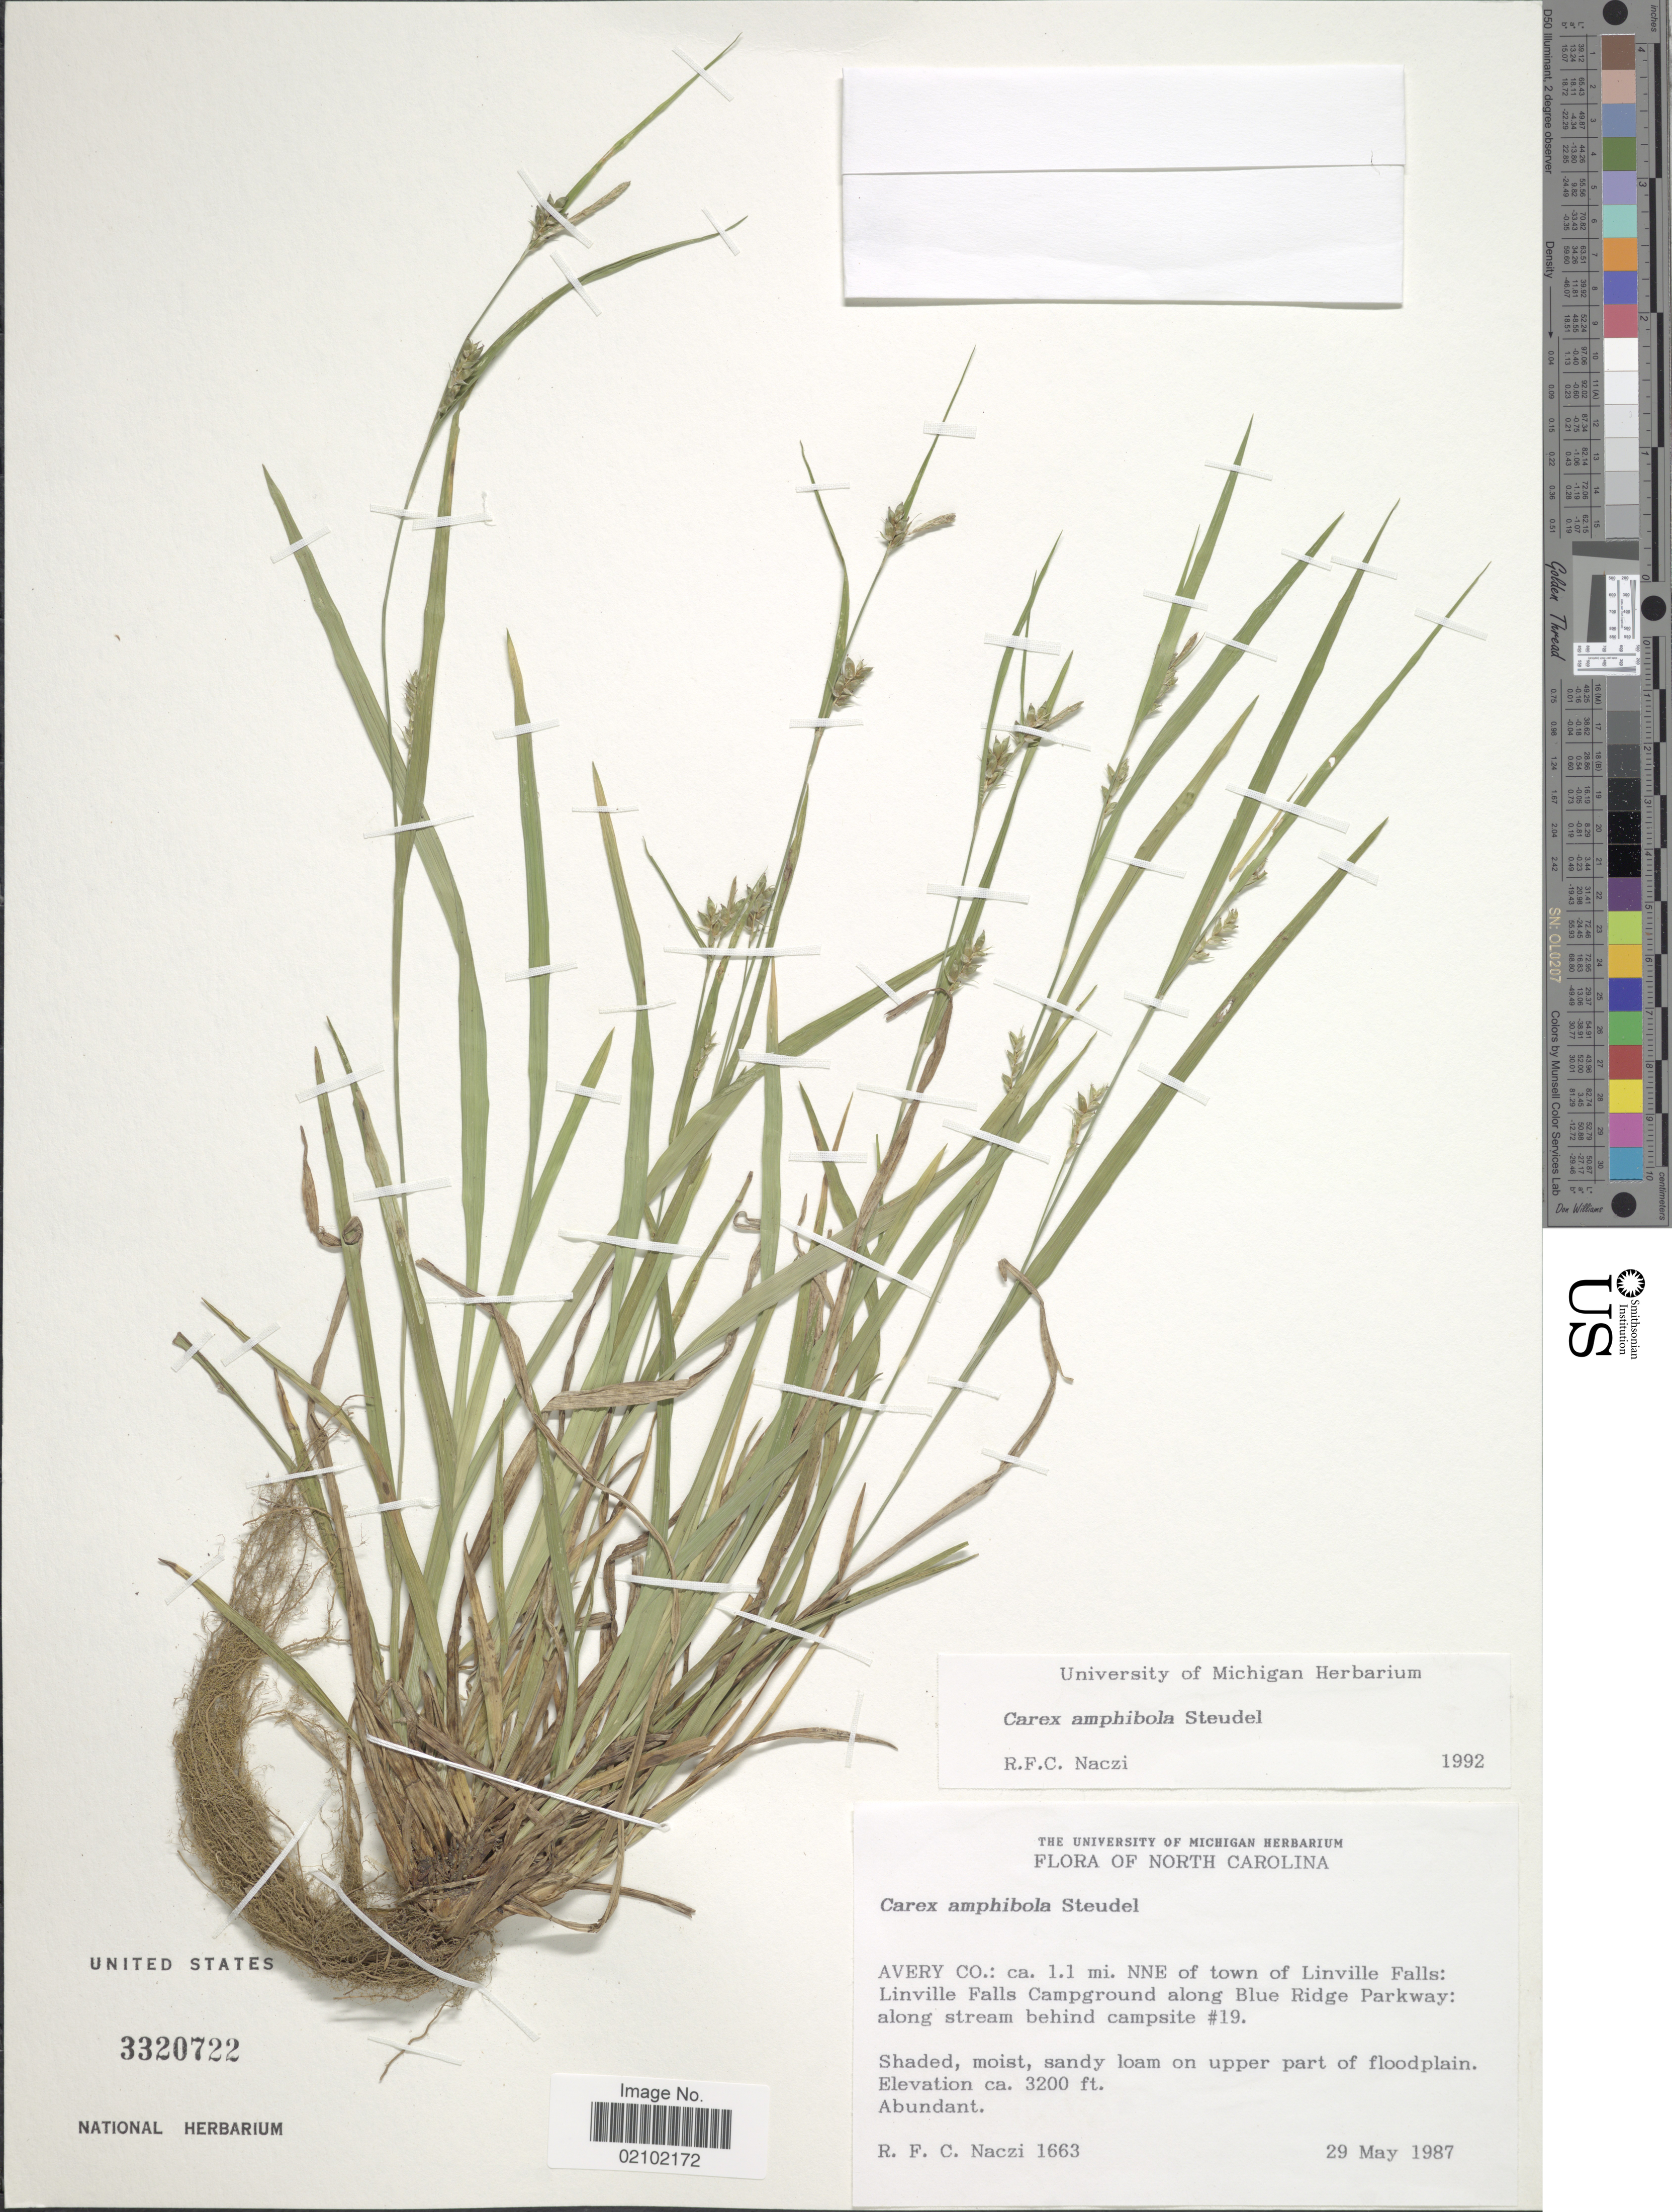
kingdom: Plantae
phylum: Tracheophyta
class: Liliopsida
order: Poales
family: Cyperaceae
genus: Carex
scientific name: Carex amphibola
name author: Steud.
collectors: R. F. C. Naczi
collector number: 1663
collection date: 1987-05-29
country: United States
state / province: North Carolina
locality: Avery Co.: ca. 1.1 mi. NNE of town of Linville Falls: Linville Falls Campground along Blue Ridge Parkway: along stream behind campsite #19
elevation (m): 975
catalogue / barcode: US 3320722